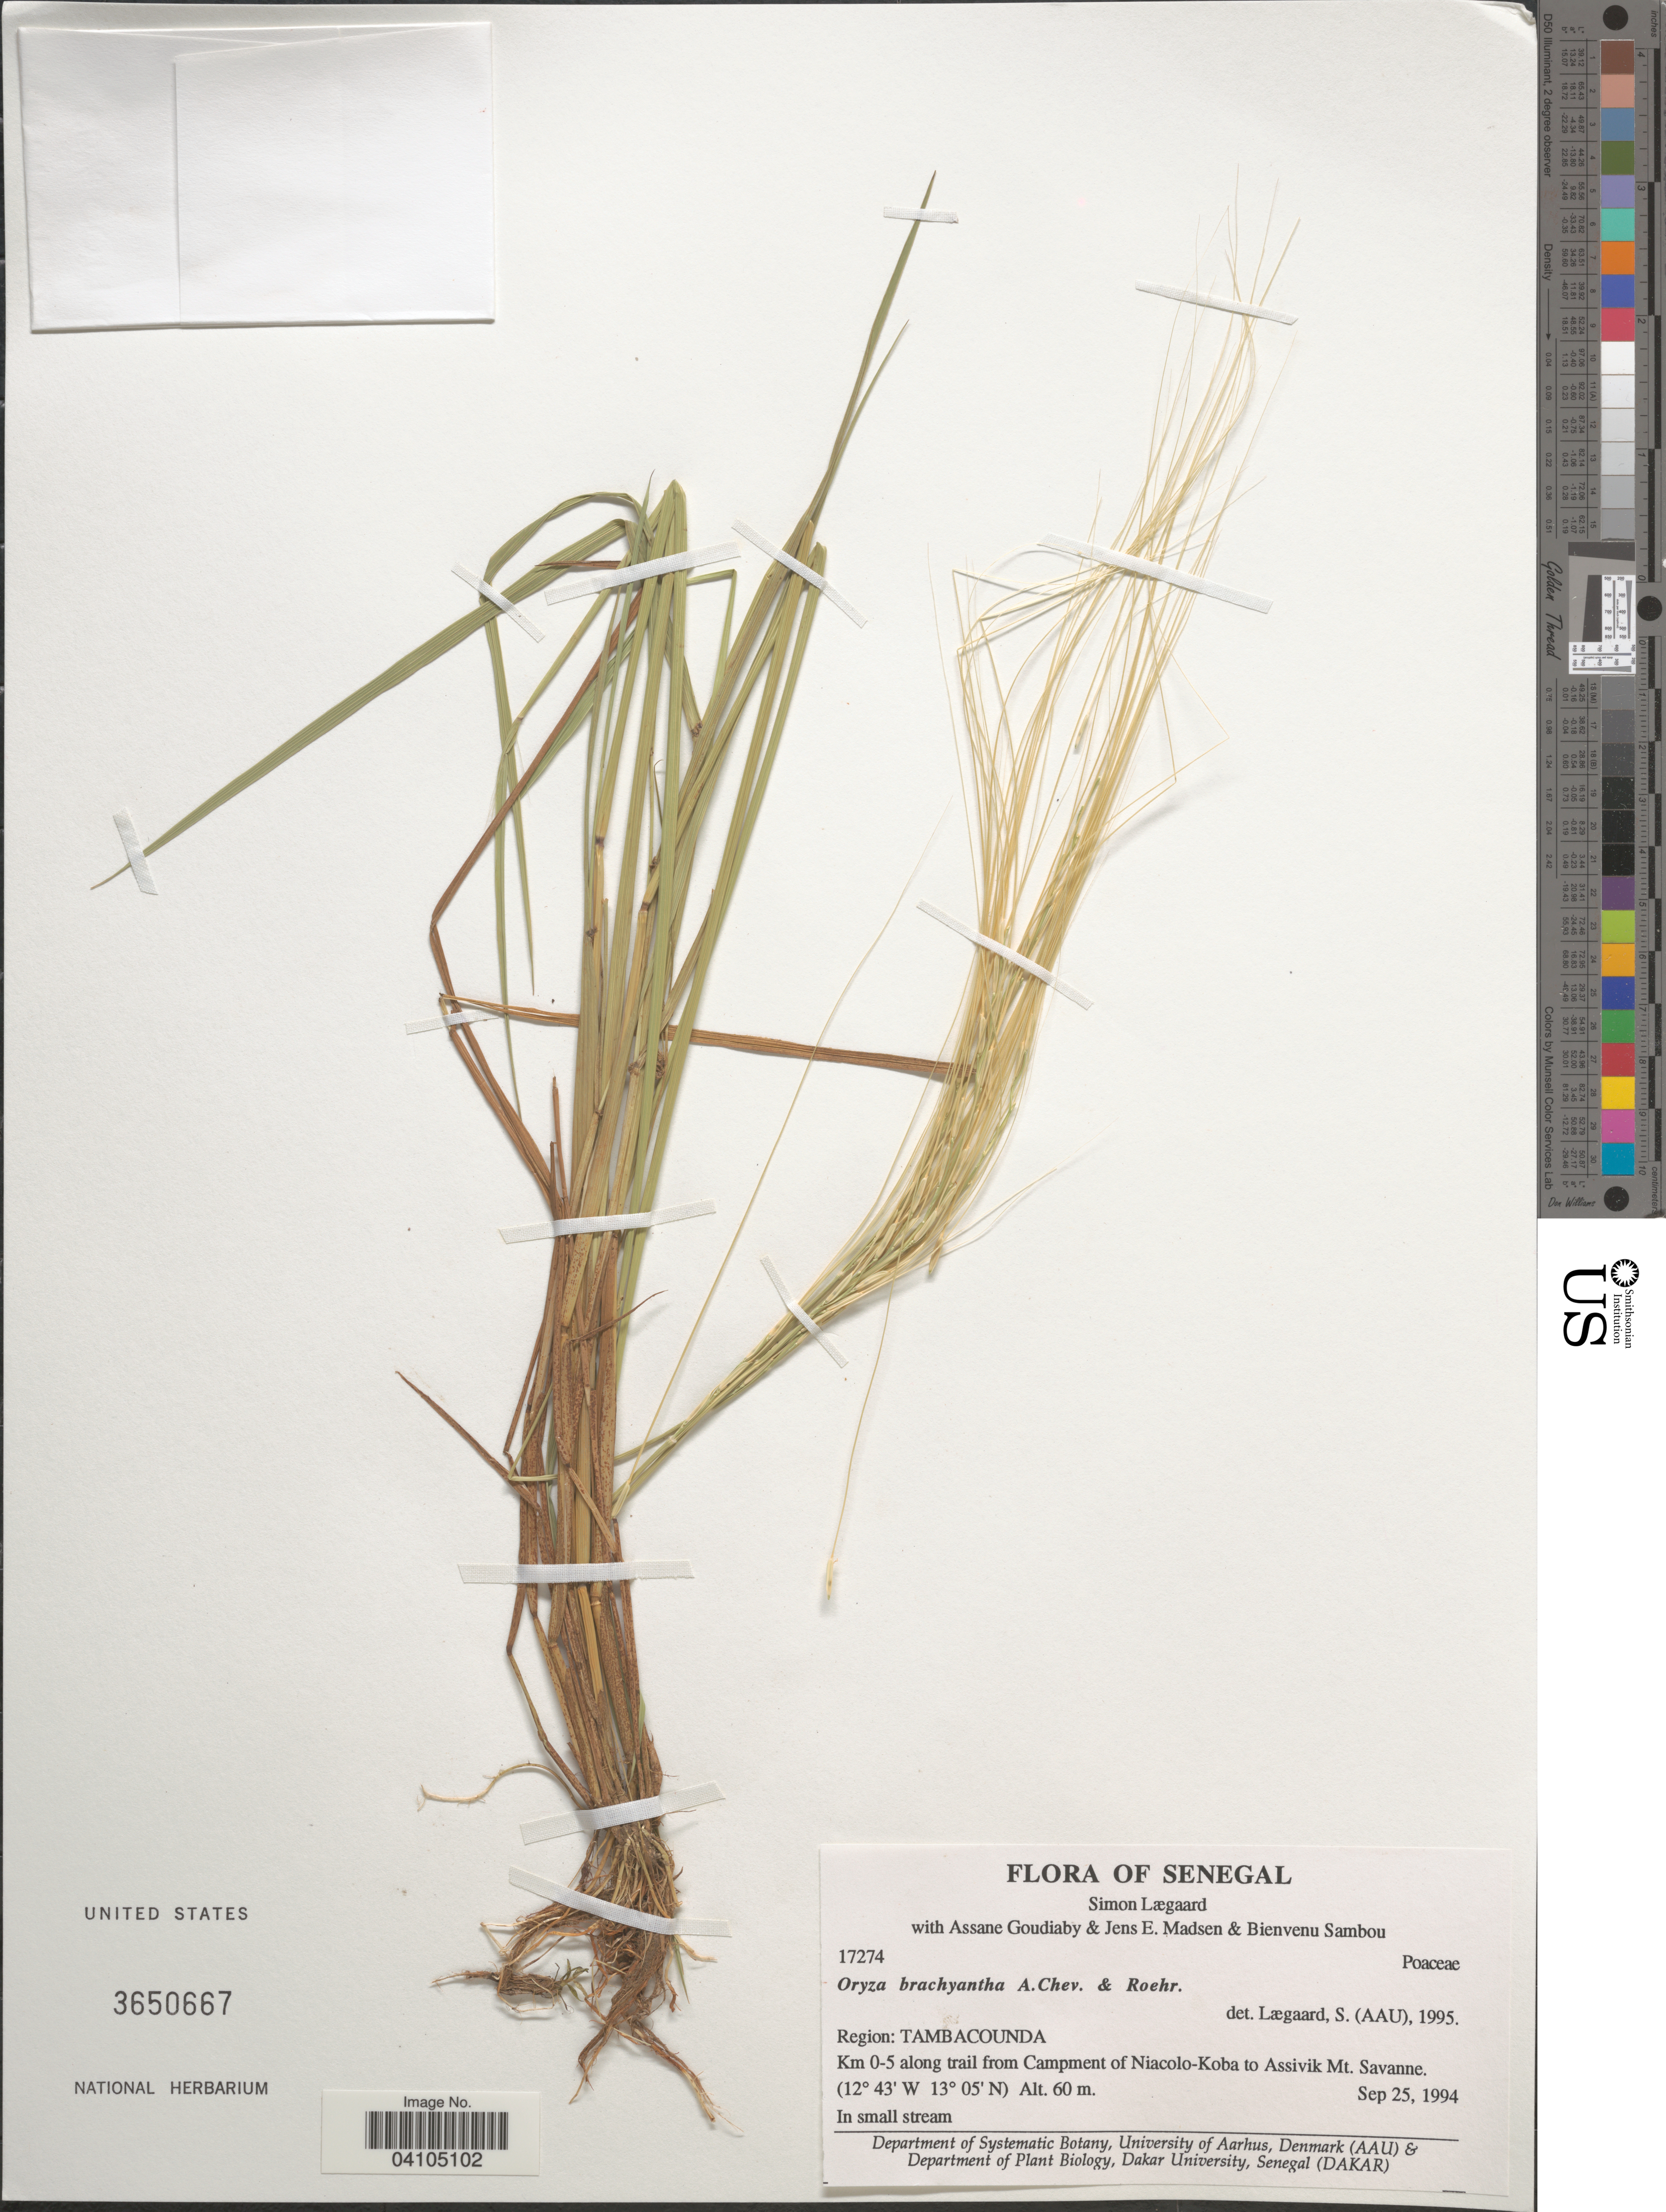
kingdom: Plantae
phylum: Tracheophyta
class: Liliopsida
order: Poales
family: Poaceae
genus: Oryza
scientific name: Oryza brachyantha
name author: A. Chev. & Roehr.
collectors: S. Lægaard, A. Goudiaby, J. E. Madsen & B. Sambou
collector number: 17274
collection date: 1994-09-25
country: Senegal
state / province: Tambacounda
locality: Region: Tambacounda. Km 0-5 along trail from Campment of Niacolo-Koba to Assivik Mt. Savanne.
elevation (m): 60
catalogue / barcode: US 3650667